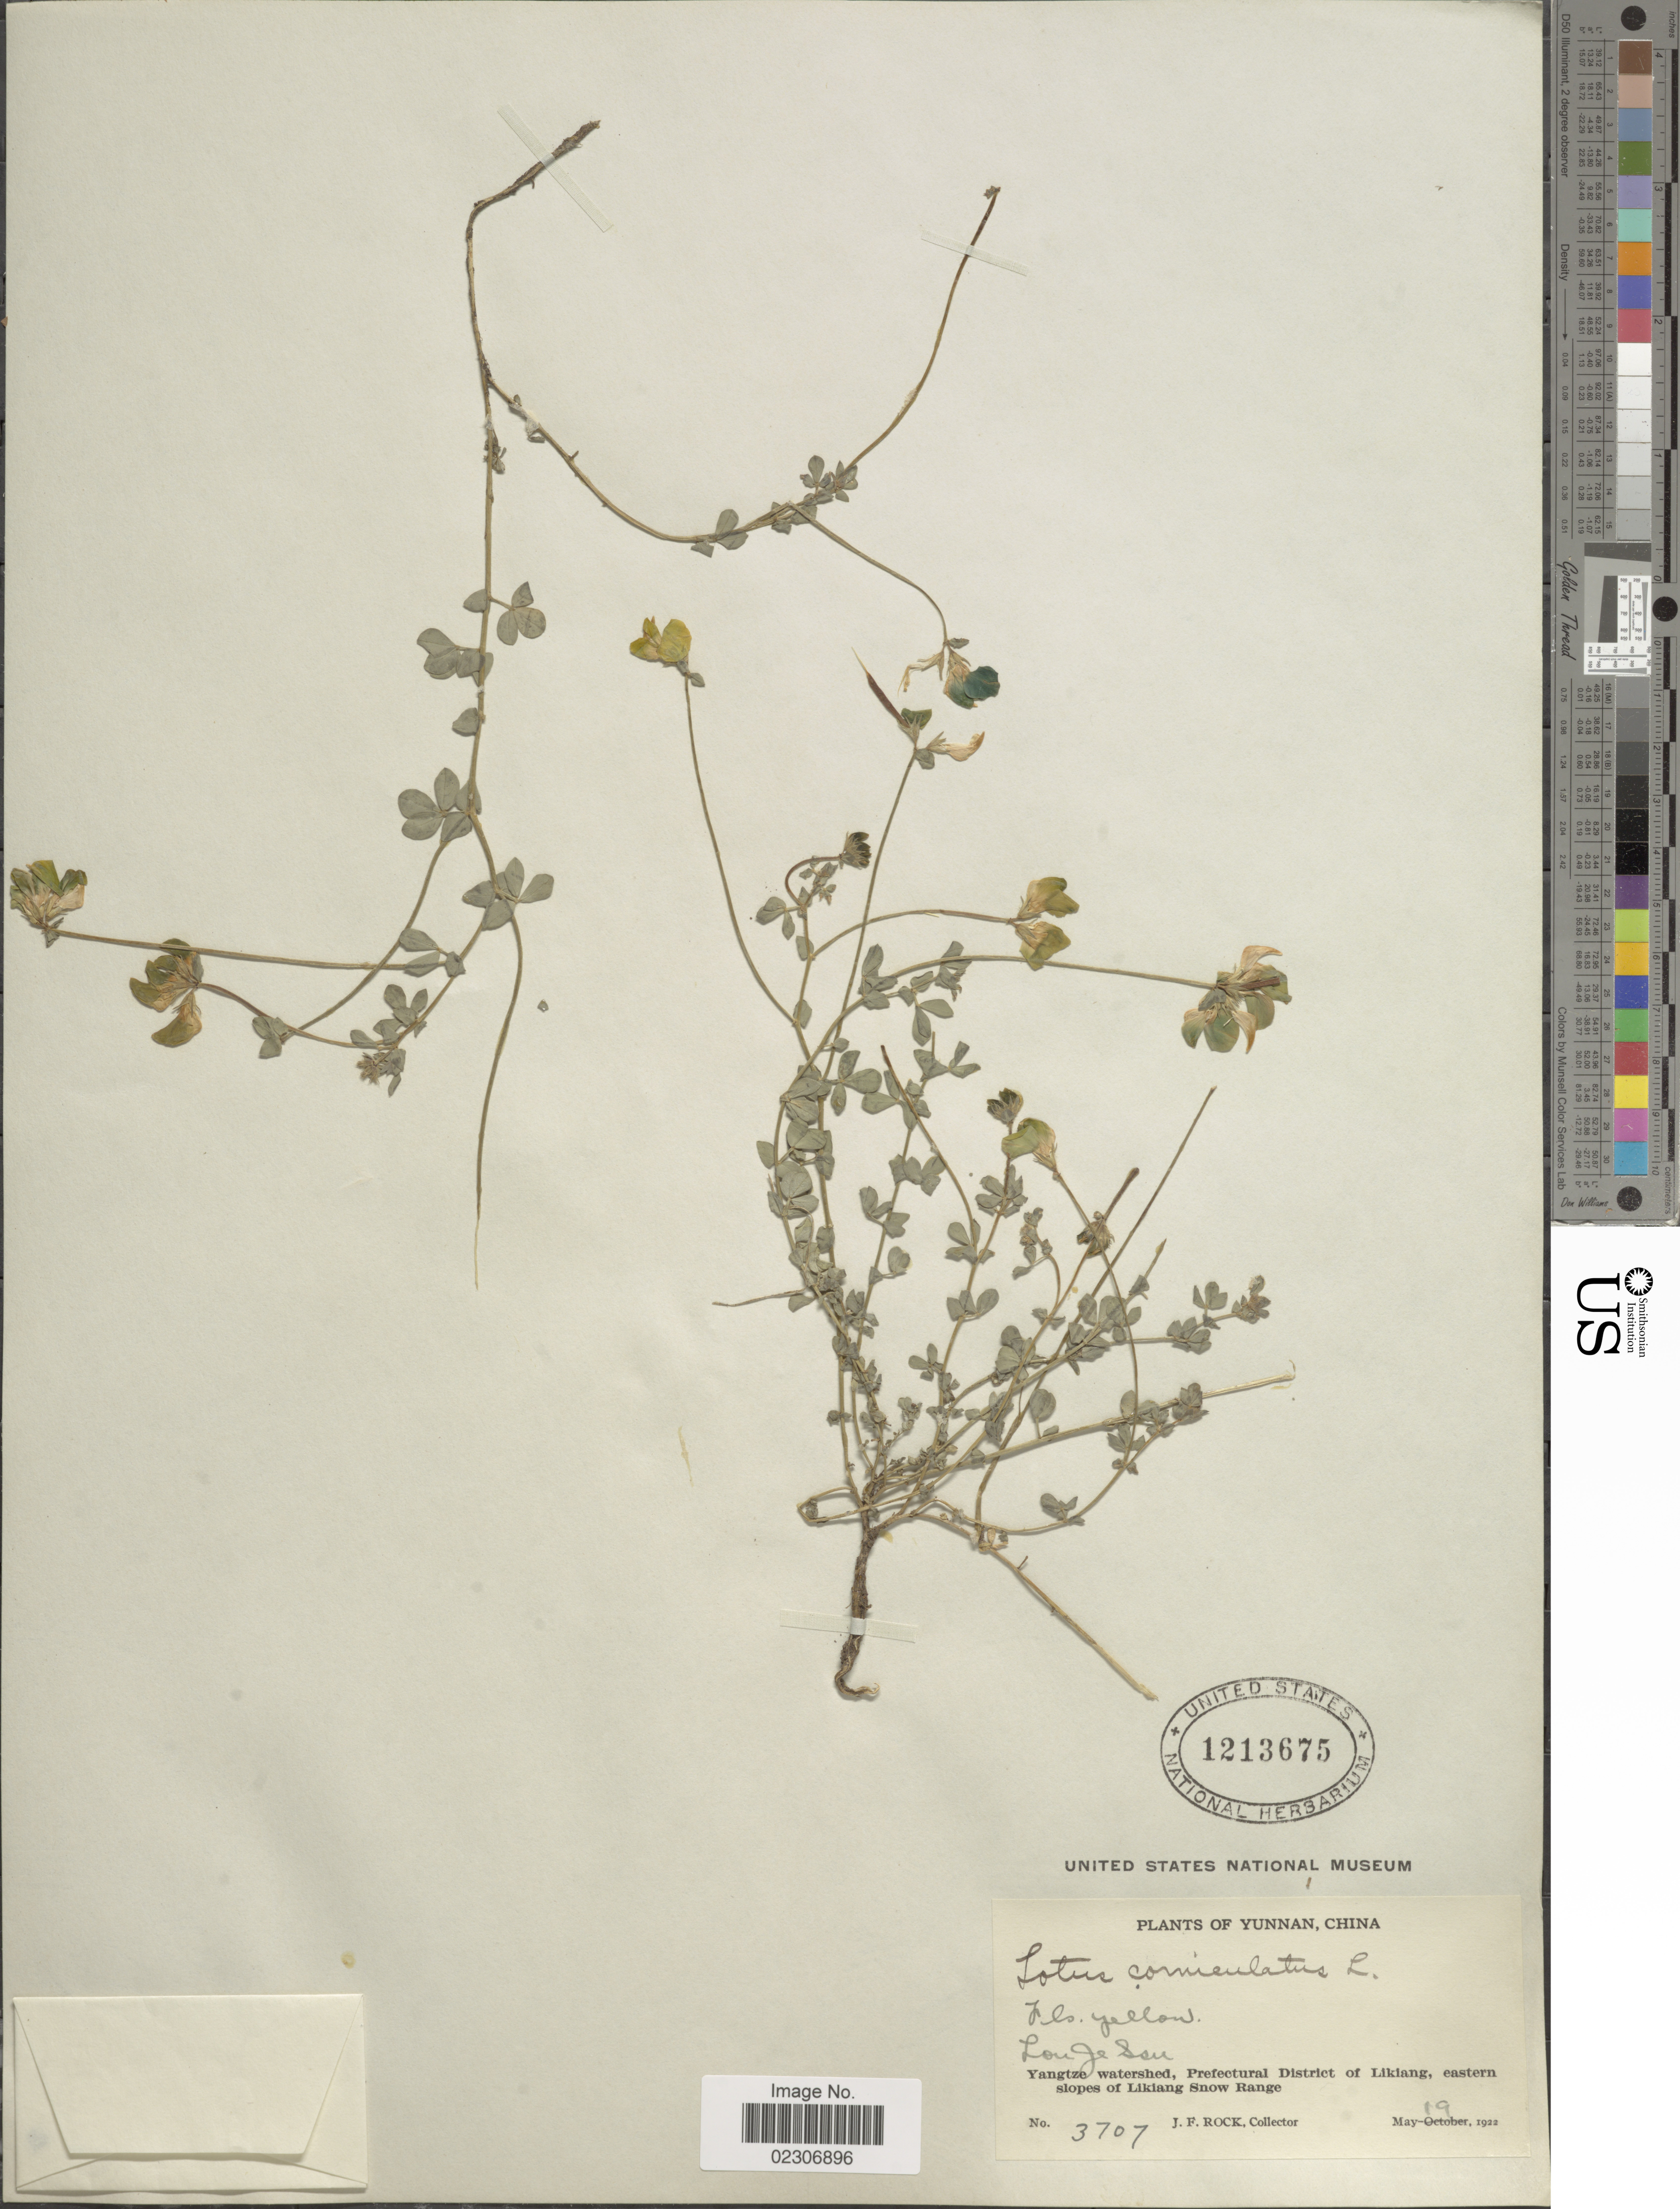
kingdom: Plantae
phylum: Tracheophyta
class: Magnoliopsida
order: Fabales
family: Fabaceae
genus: Lotus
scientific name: Lotus corniculatus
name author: L.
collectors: J. Rock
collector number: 3707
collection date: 1922-05-19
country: China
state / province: Yunnan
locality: Lon Je San, Yangtze watershed, Prefectural District of Likiang, eastern slopes of Likiang Snow Range.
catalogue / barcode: US 1213675